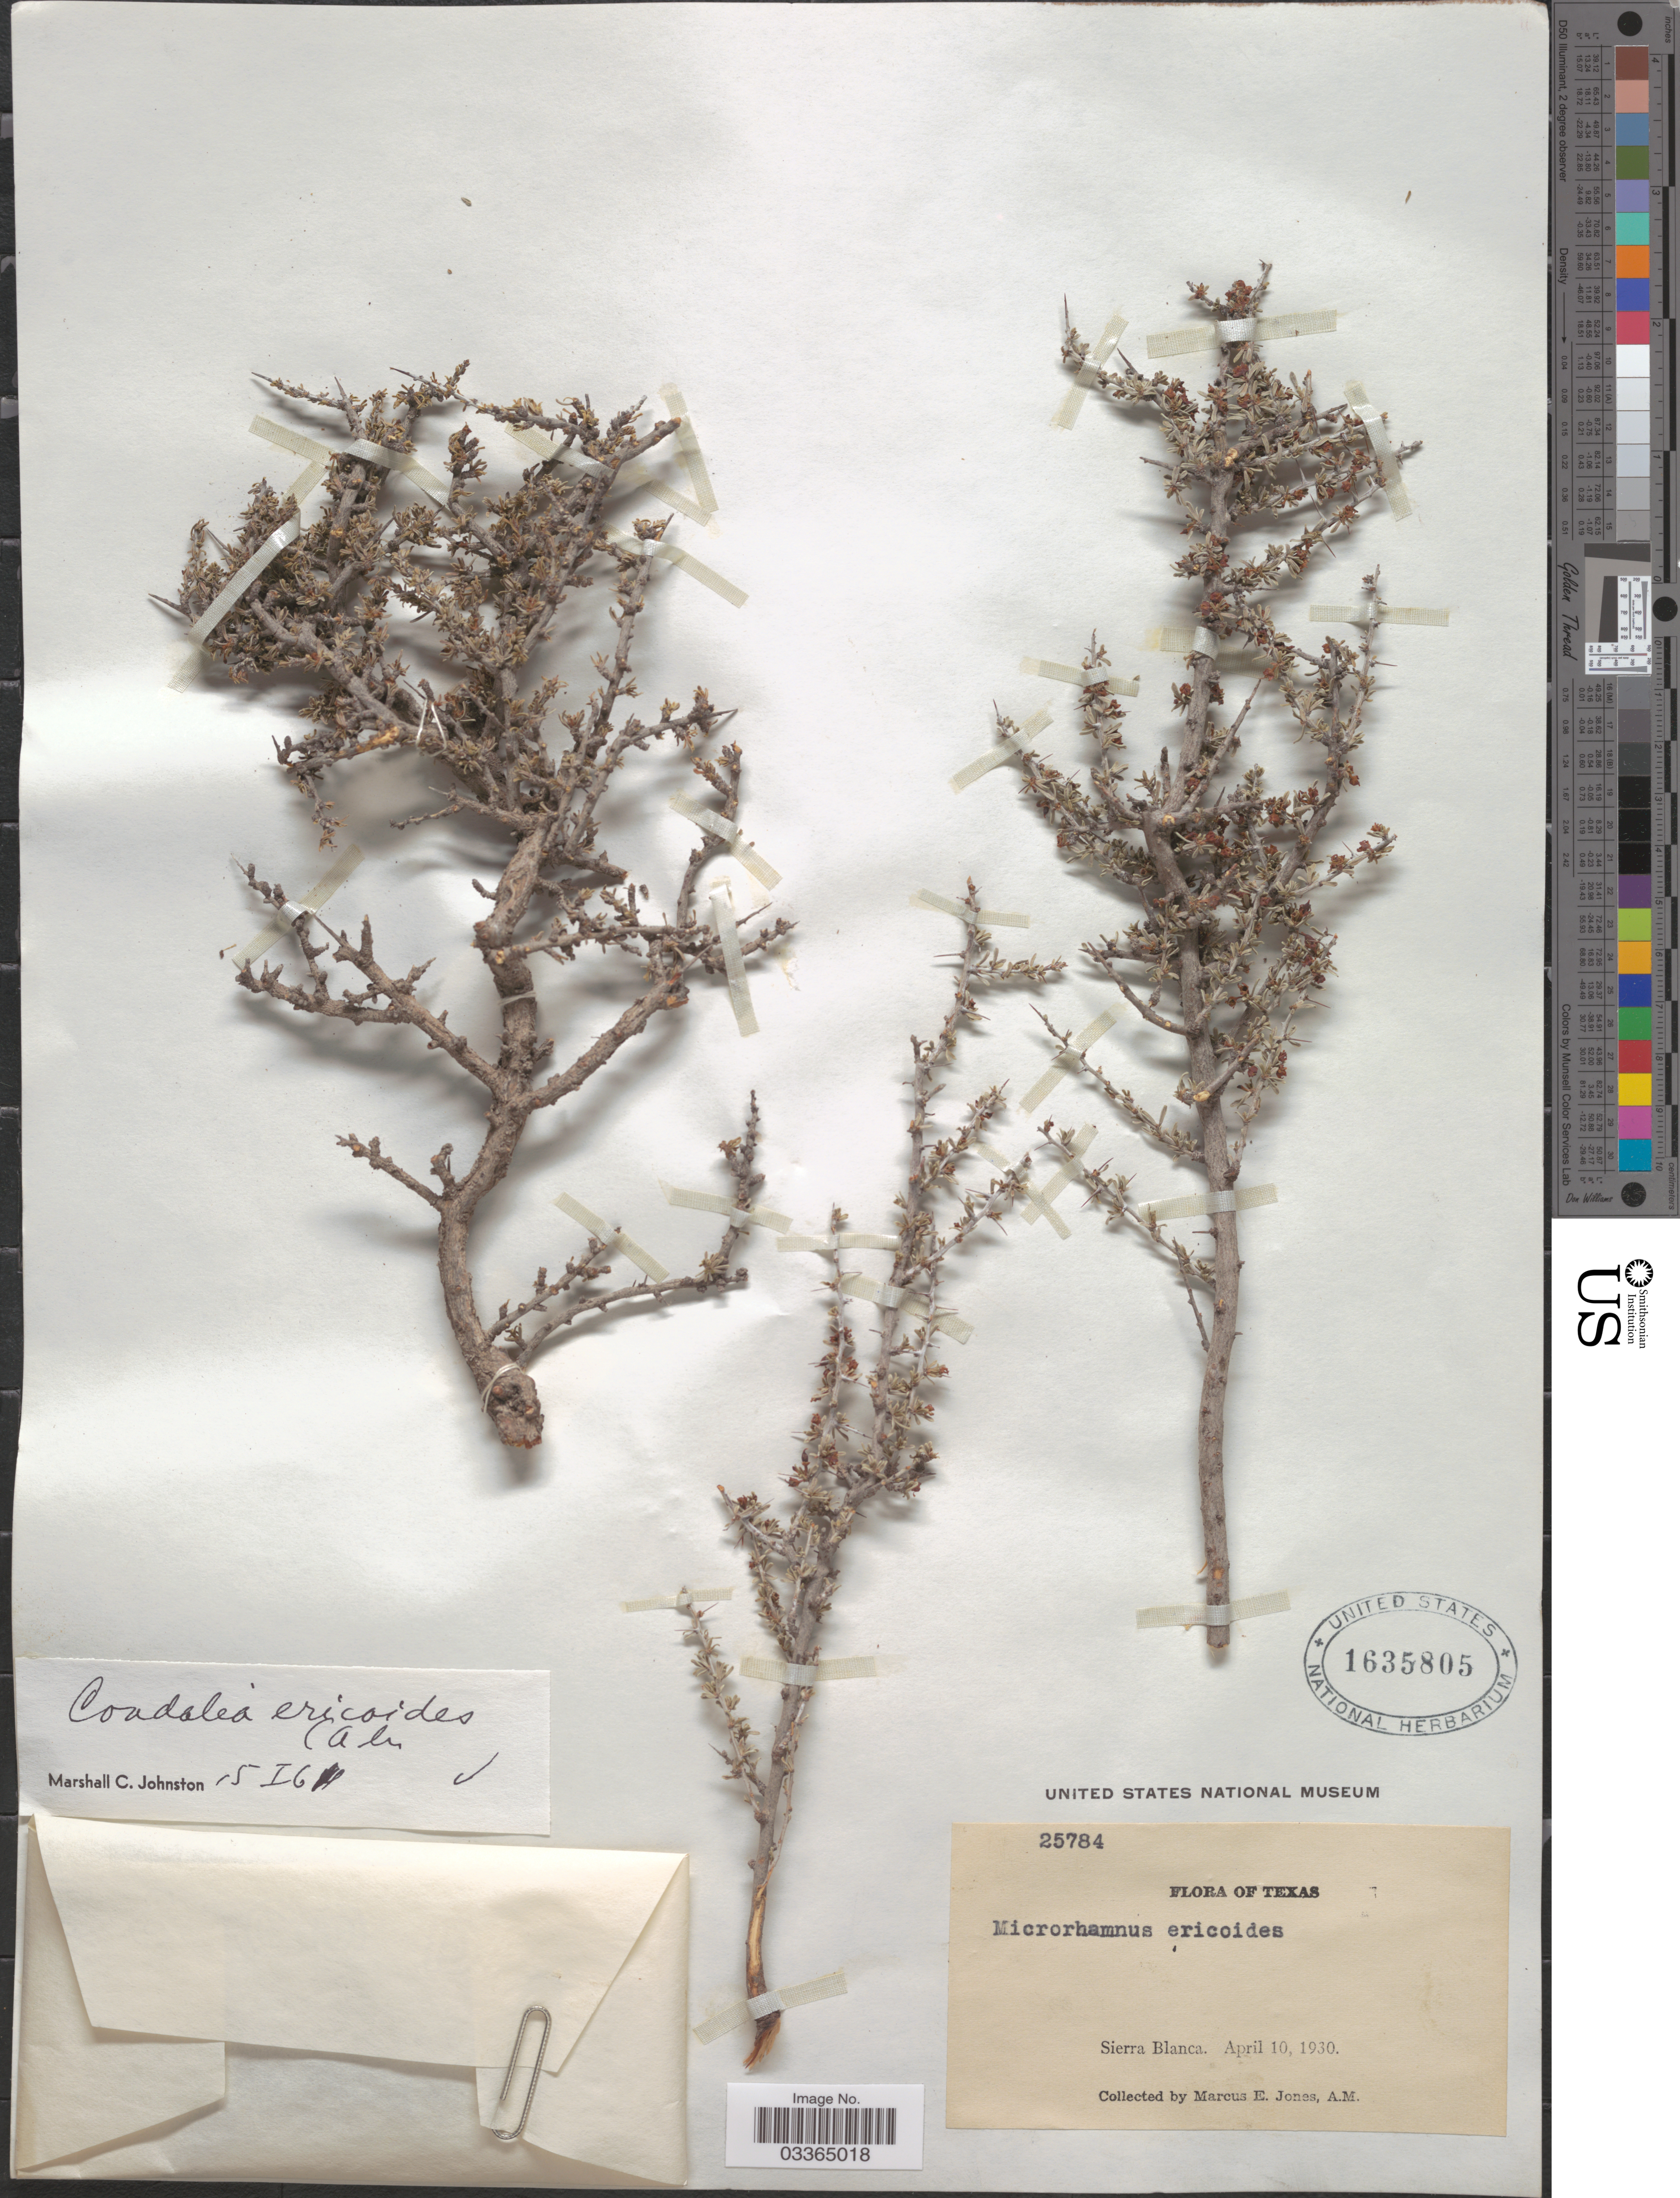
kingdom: Plantae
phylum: Tracheophyta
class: Magnoliopsida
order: Rosales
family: Rhamnaceae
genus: Condalia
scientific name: Condalia ericoides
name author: (A. Gray) M.C. Johnst.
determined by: Johnston, M. C.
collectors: M. E. Jones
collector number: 25784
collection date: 1930-04-10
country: United States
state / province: Texas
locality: Sierra Blanca.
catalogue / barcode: US 1635805